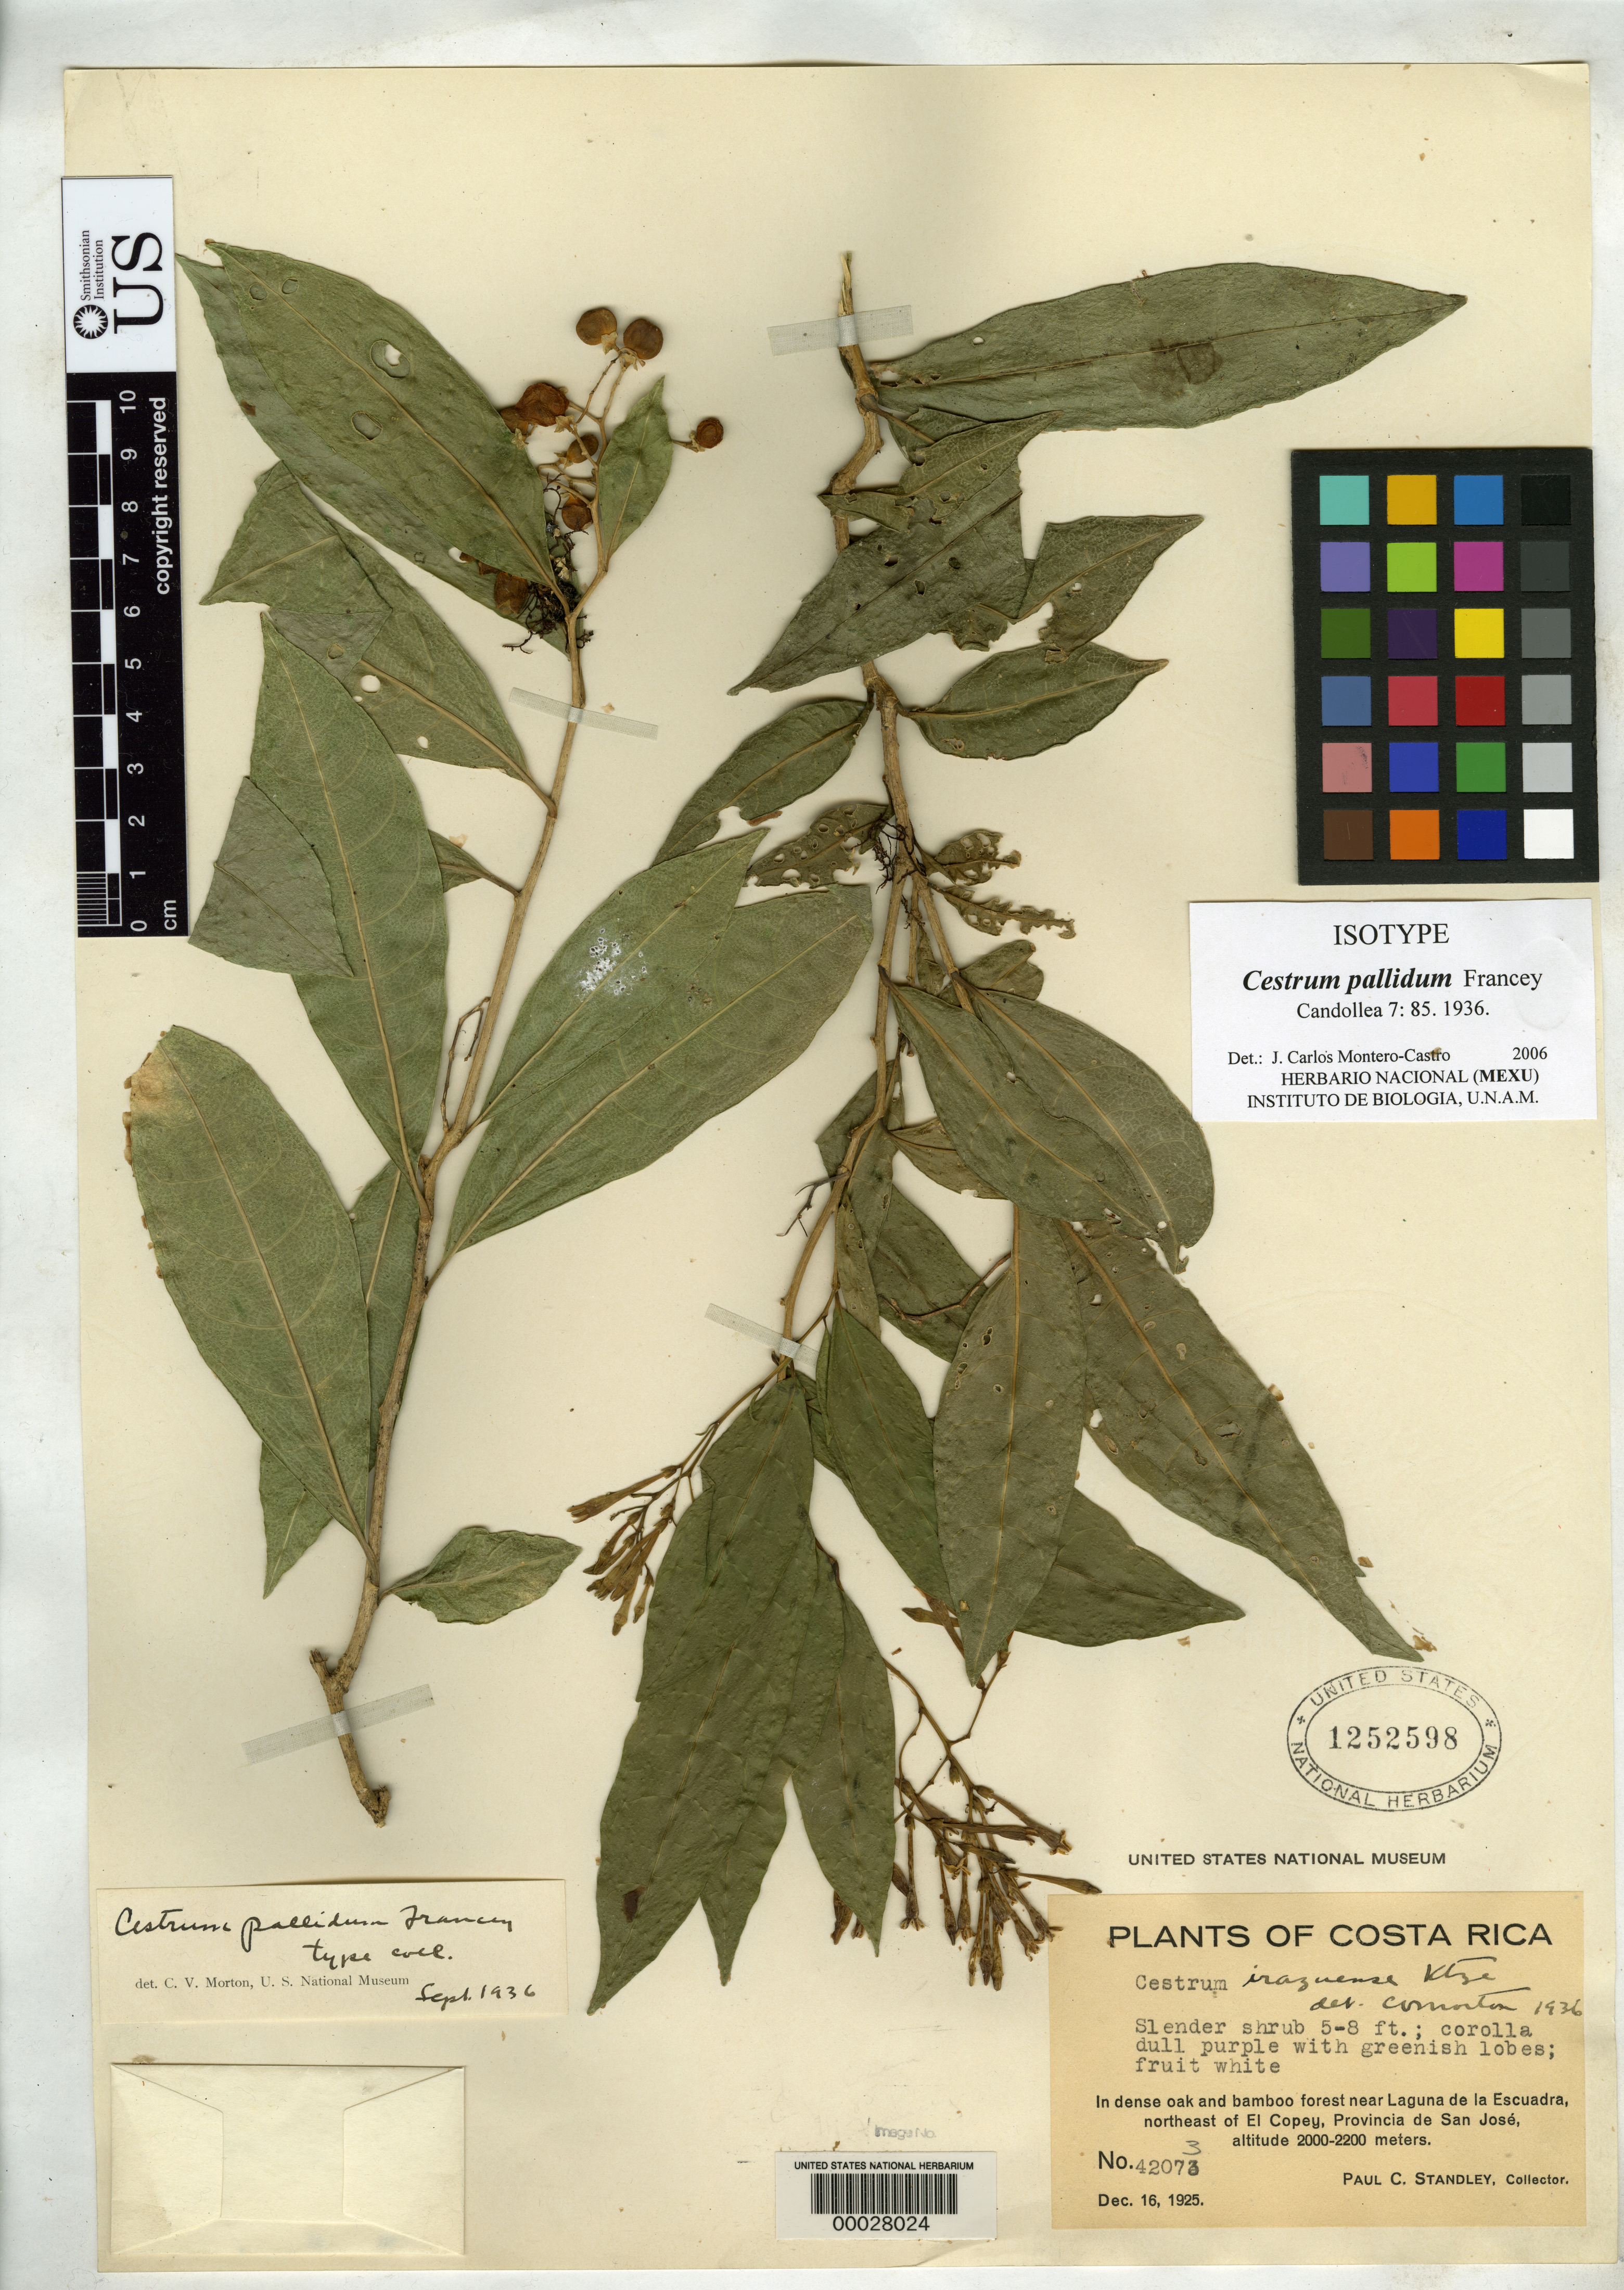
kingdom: Plantae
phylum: Tracheophyta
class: Magnoliopsida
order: Solanales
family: Solanaceae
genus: Cestrum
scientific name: Cestrum pallidum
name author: Francey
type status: Isotype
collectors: P. C. Standley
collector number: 42073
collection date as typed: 16 Dec 1925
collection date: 1925-12-16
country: Costa Rica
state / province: San José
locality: NE of El Copey, near Laguna de la Escuadra.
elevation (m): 2000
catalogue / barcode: US 1252598